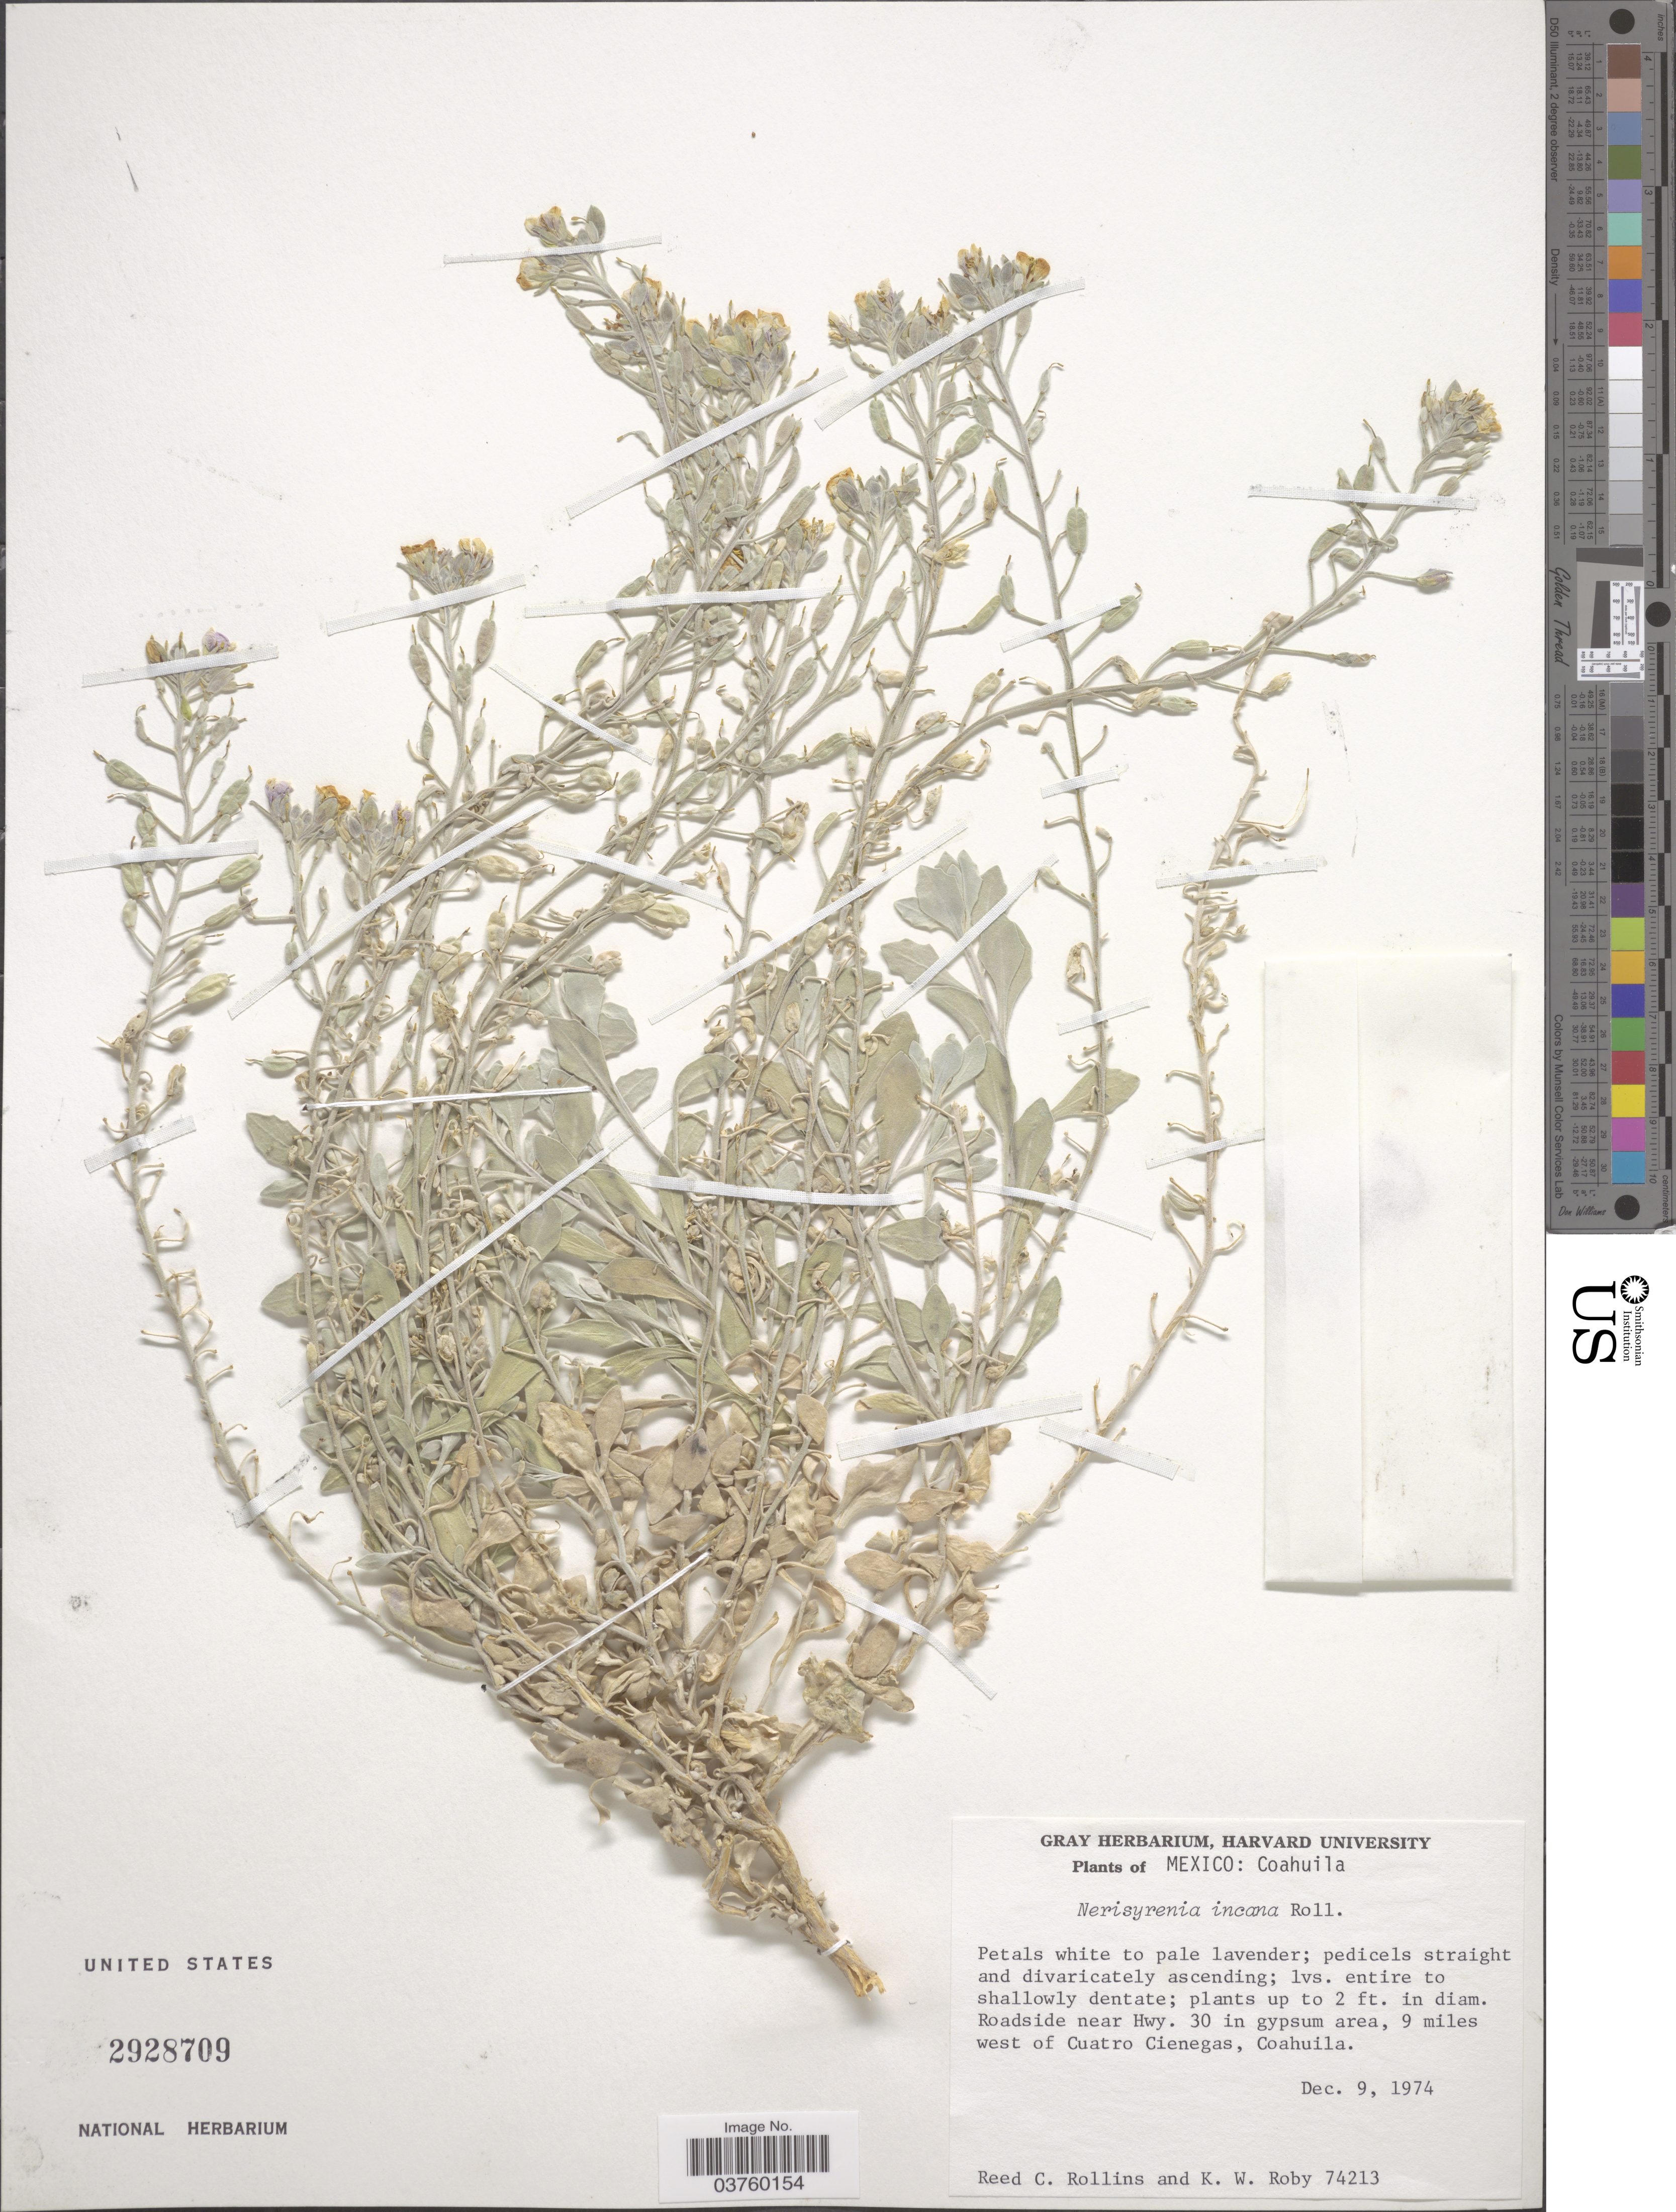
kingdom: Plantae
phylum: Tracheophyta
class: Magnoliopsida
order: Brassicales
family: Brassicaceae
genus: Nerisyrenia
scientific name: Nerisyrenia incana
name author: Rollins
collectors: R. C. Rollins & K. W. Roby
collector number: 74213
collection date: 1974-12-09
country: Mexico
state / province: Coahuila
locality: Roadside near Hwy. 30 in gypsum area, 9 miles west of Cuatro Cienegas.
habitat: roadside near highway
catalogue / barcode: US 2928709